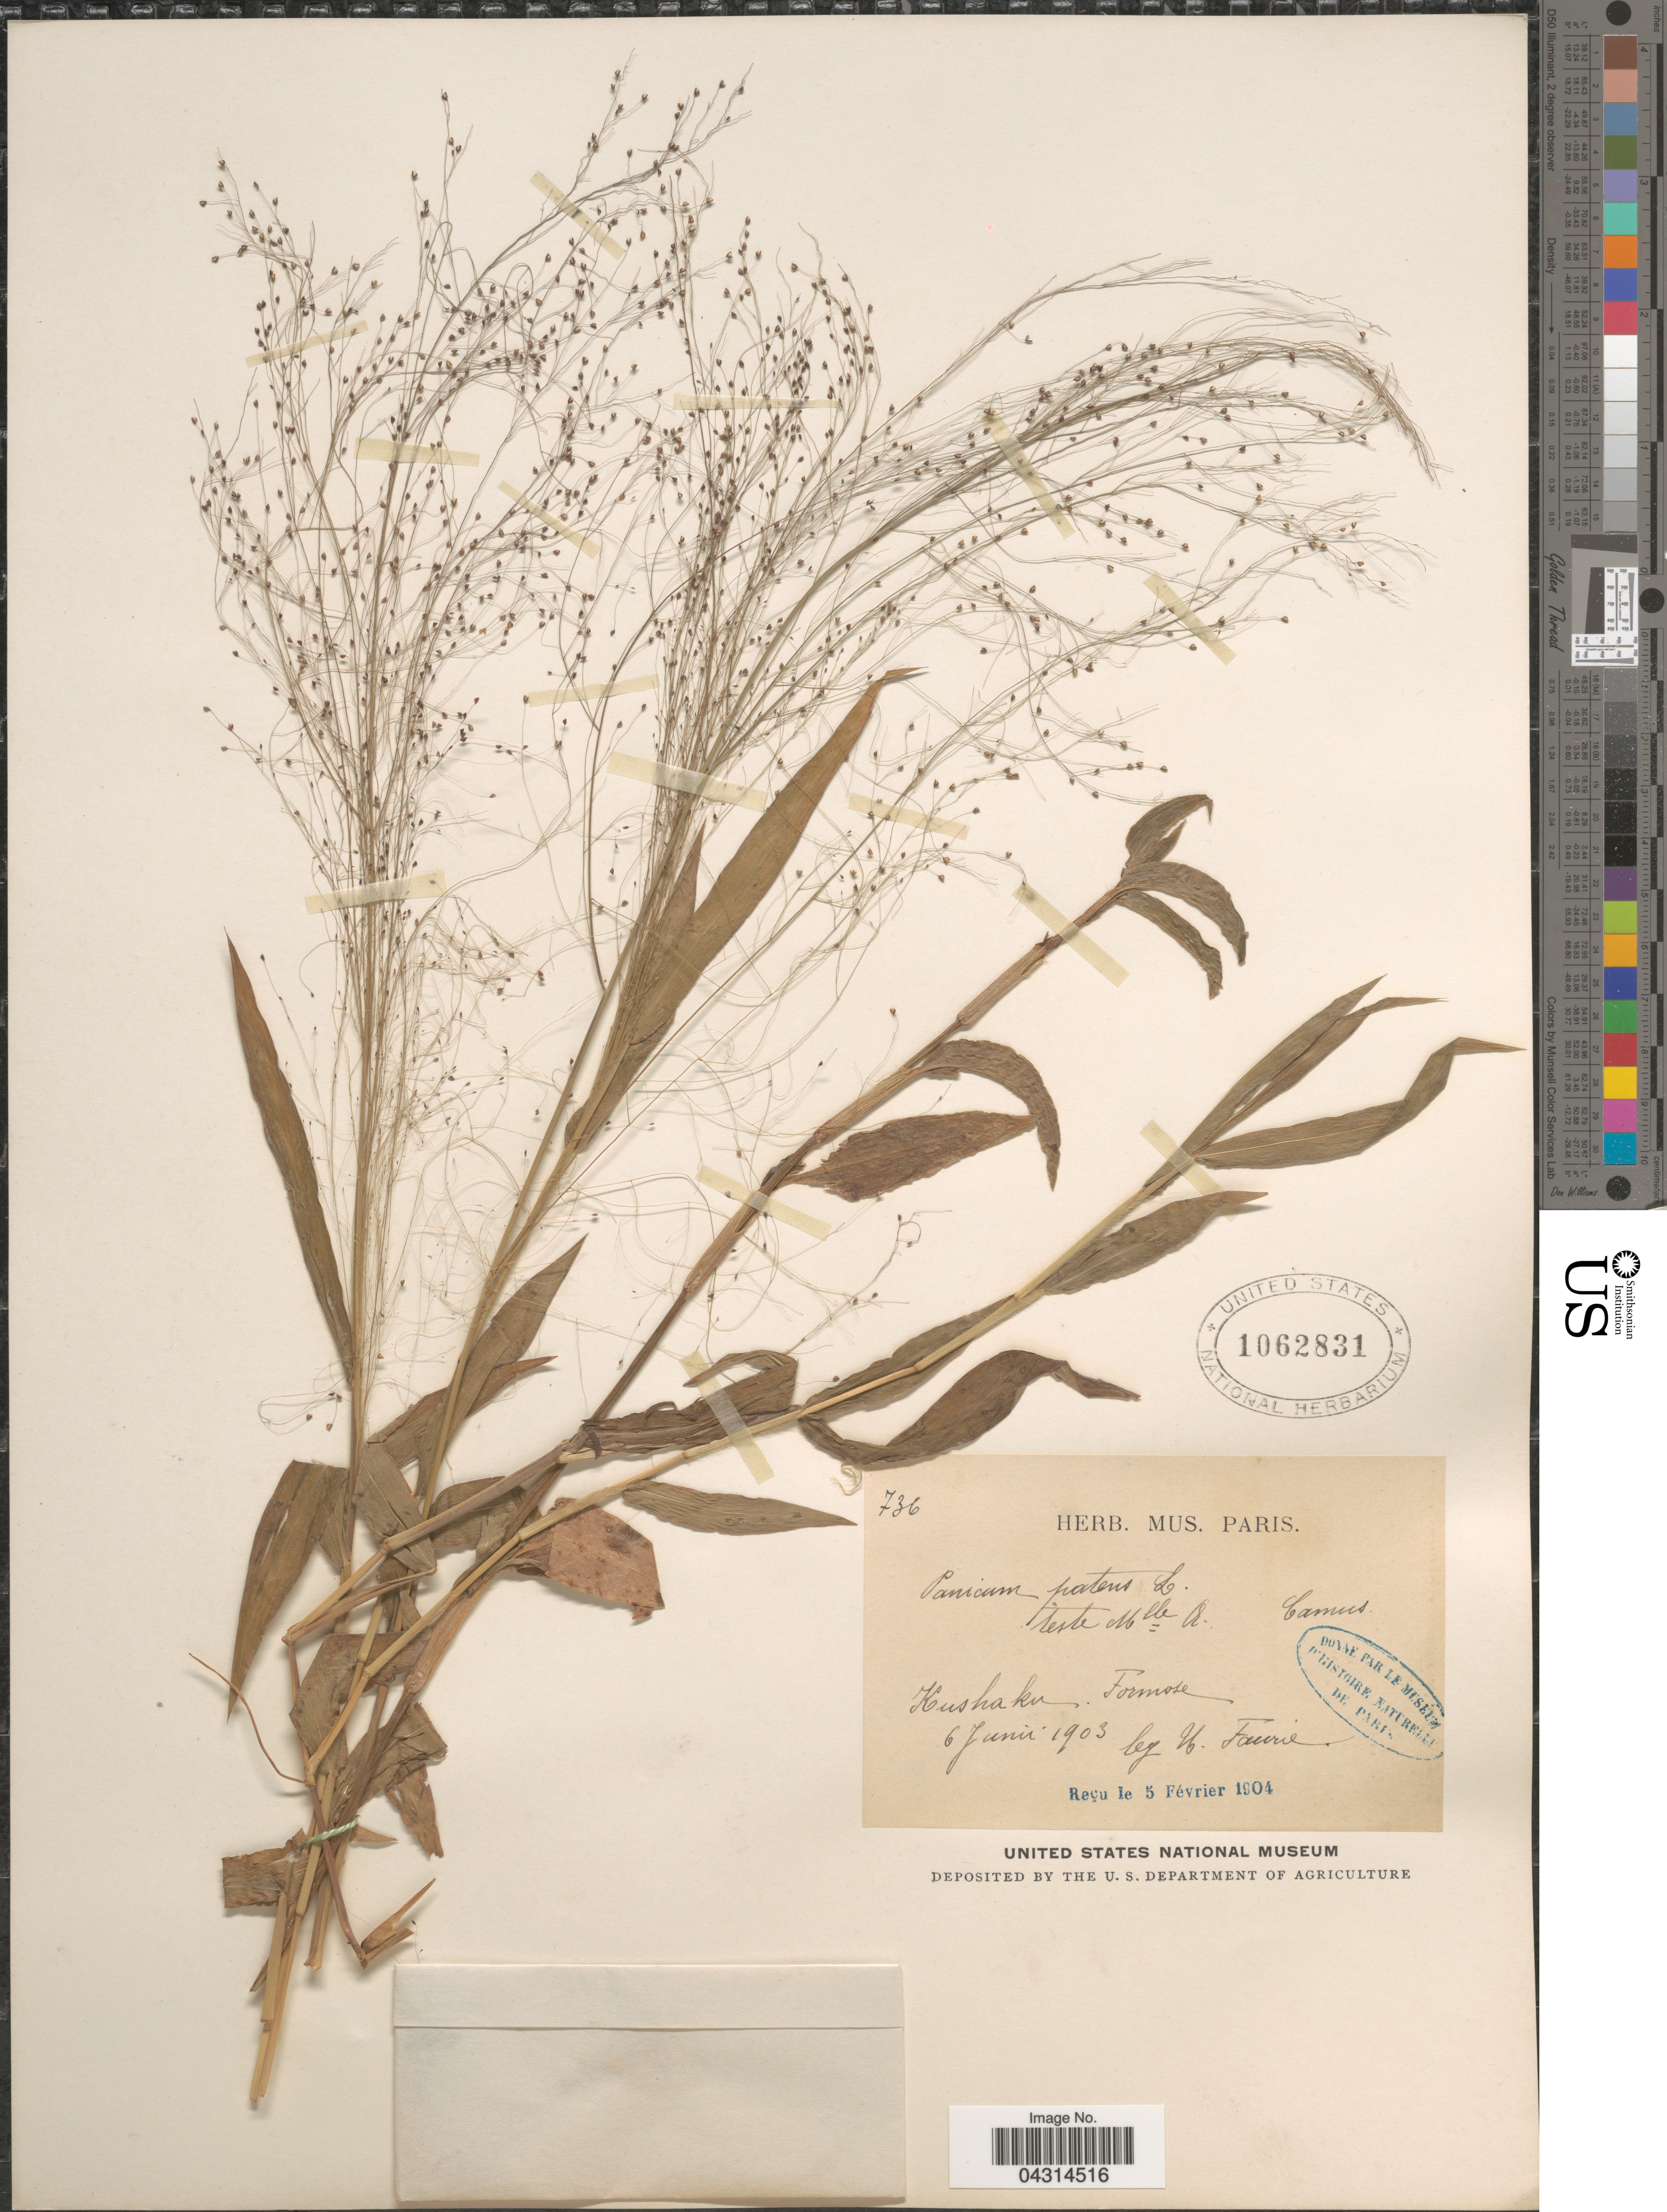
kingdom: Plantae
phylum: Tracheophyta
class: Liliopsida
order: Poales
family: Poaceae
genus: Cyrtococcum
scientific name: Cyrtococcum sp.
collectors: U. Faurie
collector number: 736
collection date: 1903-06-06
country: Taiwan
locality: Kushaku. Formose.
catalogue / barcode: US 1062831